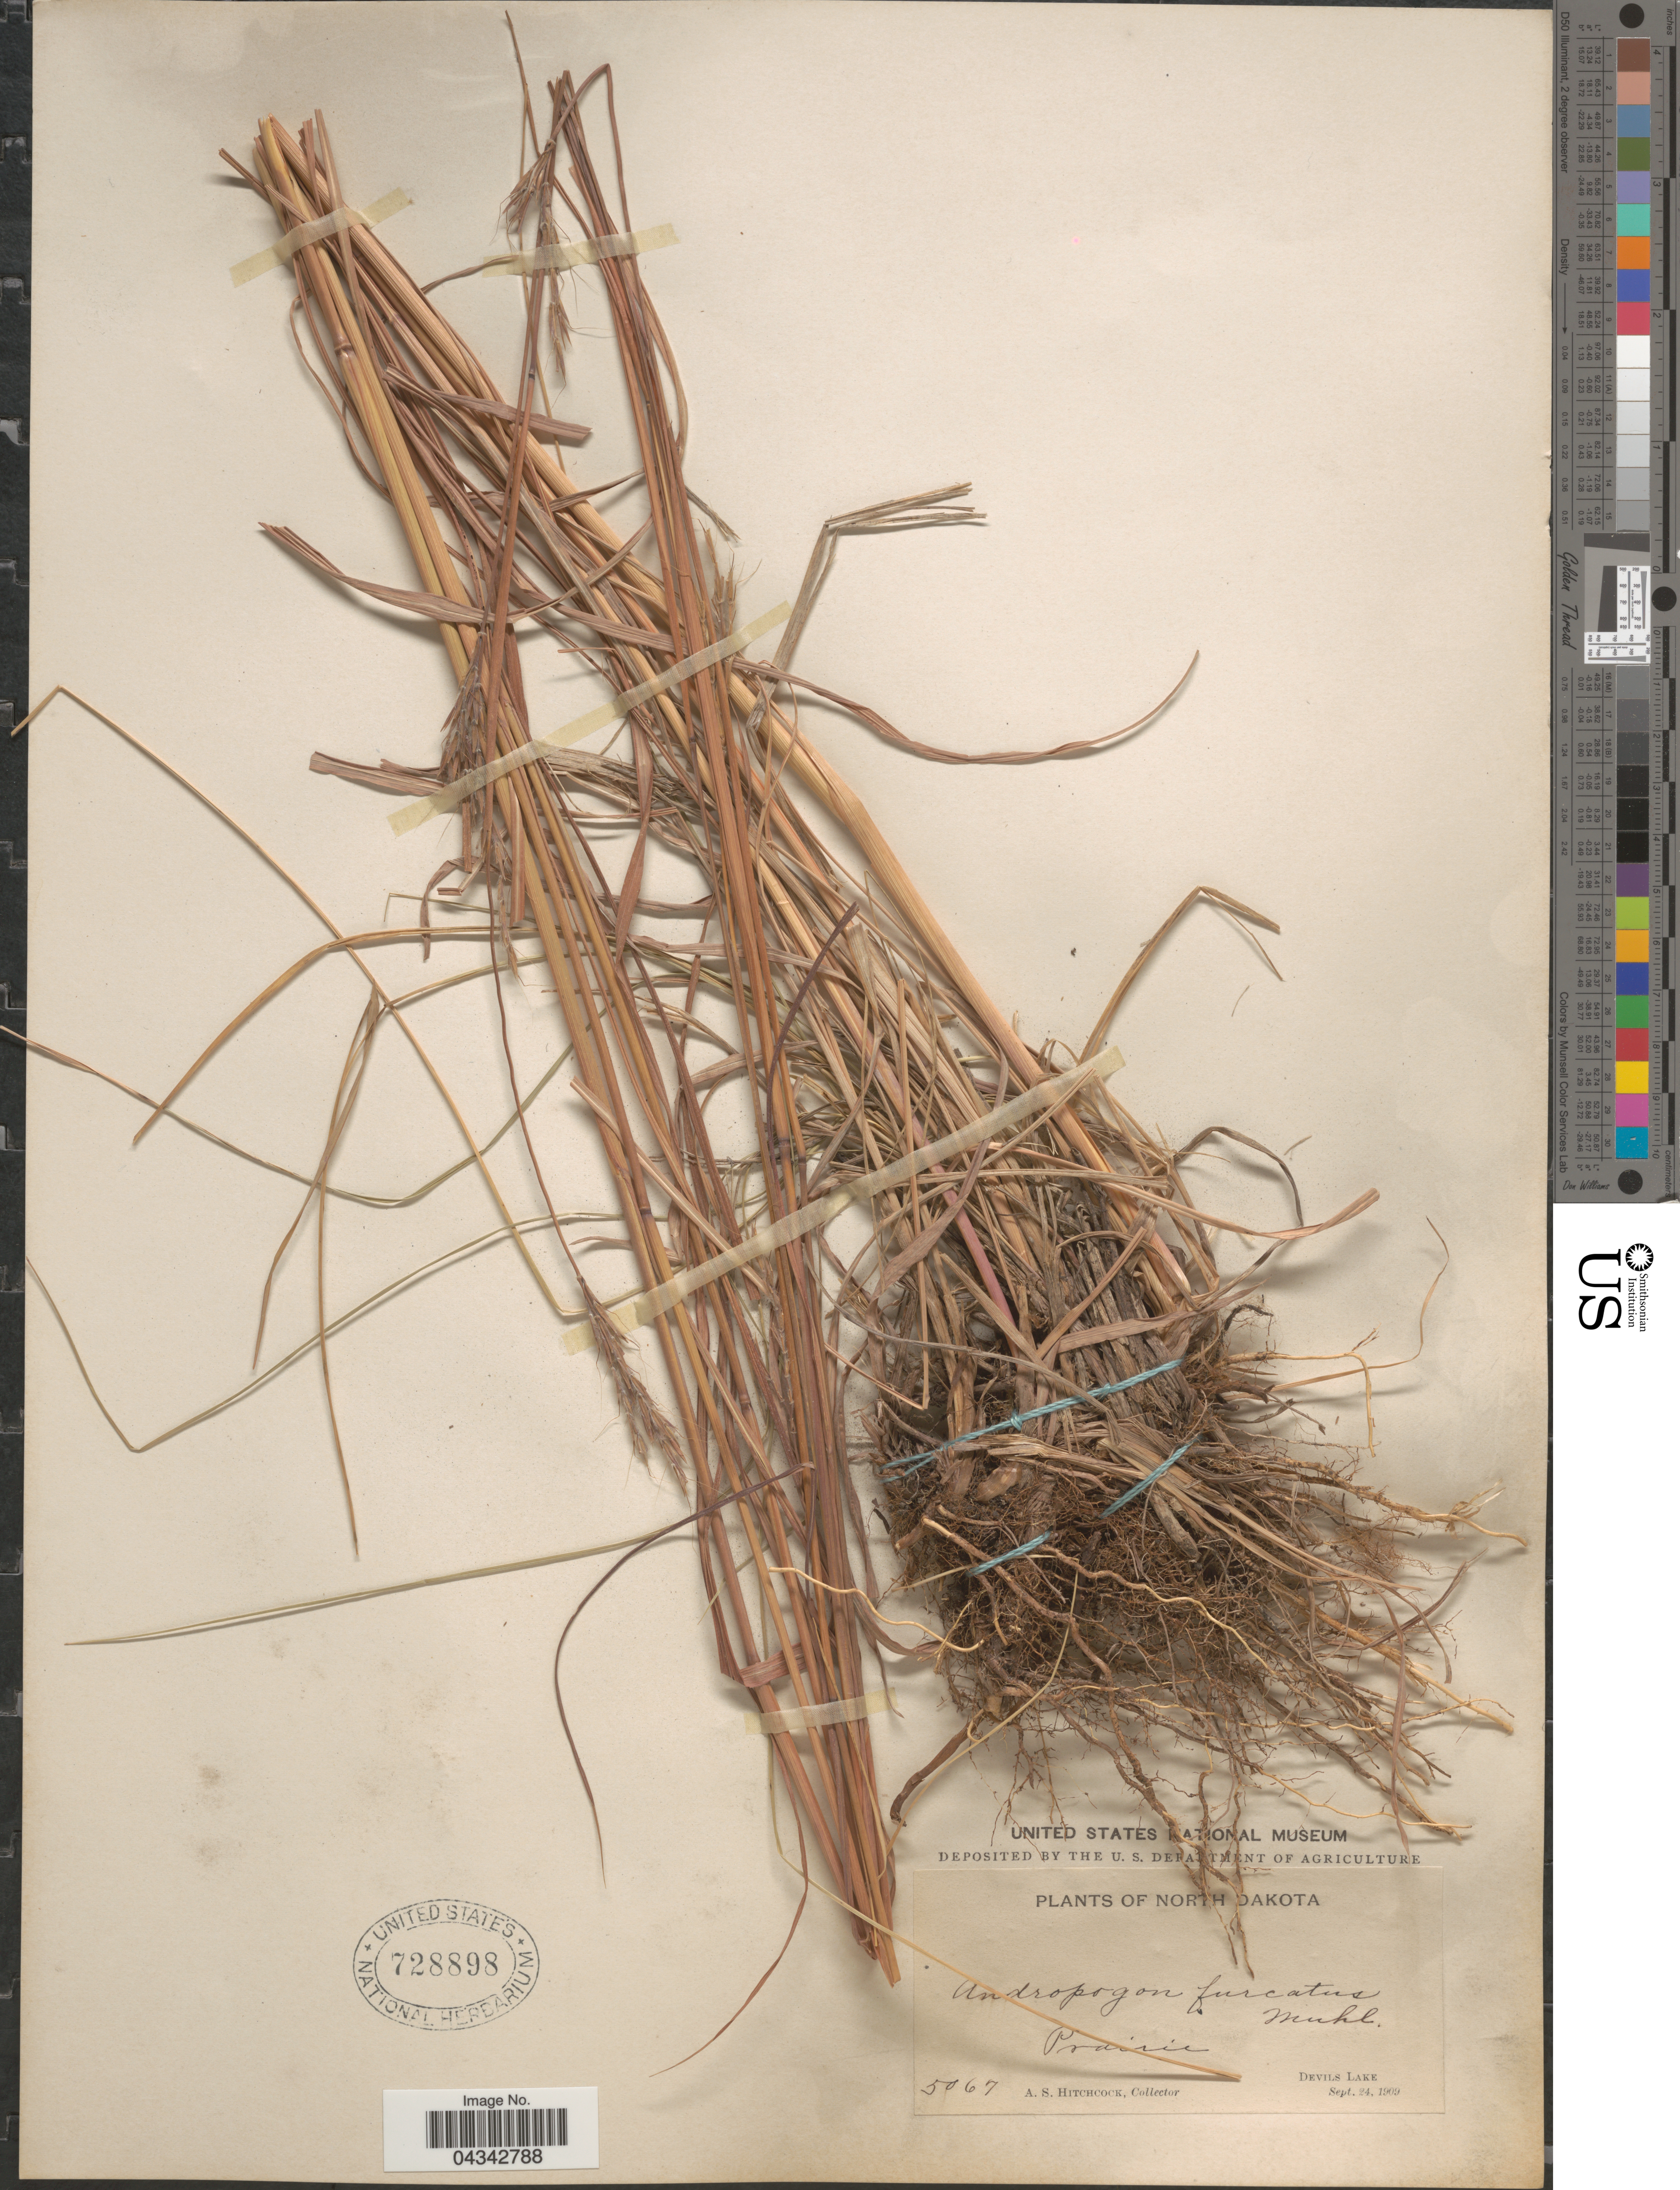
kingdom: Plantae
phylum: Tracheophyta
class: Liliopsida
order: Poales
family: Poaceae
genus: Andropogon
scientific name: Andropogon gerardii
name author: Vitman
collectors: A. S. Hitchcock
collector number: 5067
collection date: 1909-09-24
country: United States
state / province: North Dakota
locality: Devils Lake.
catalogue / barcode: US 728898